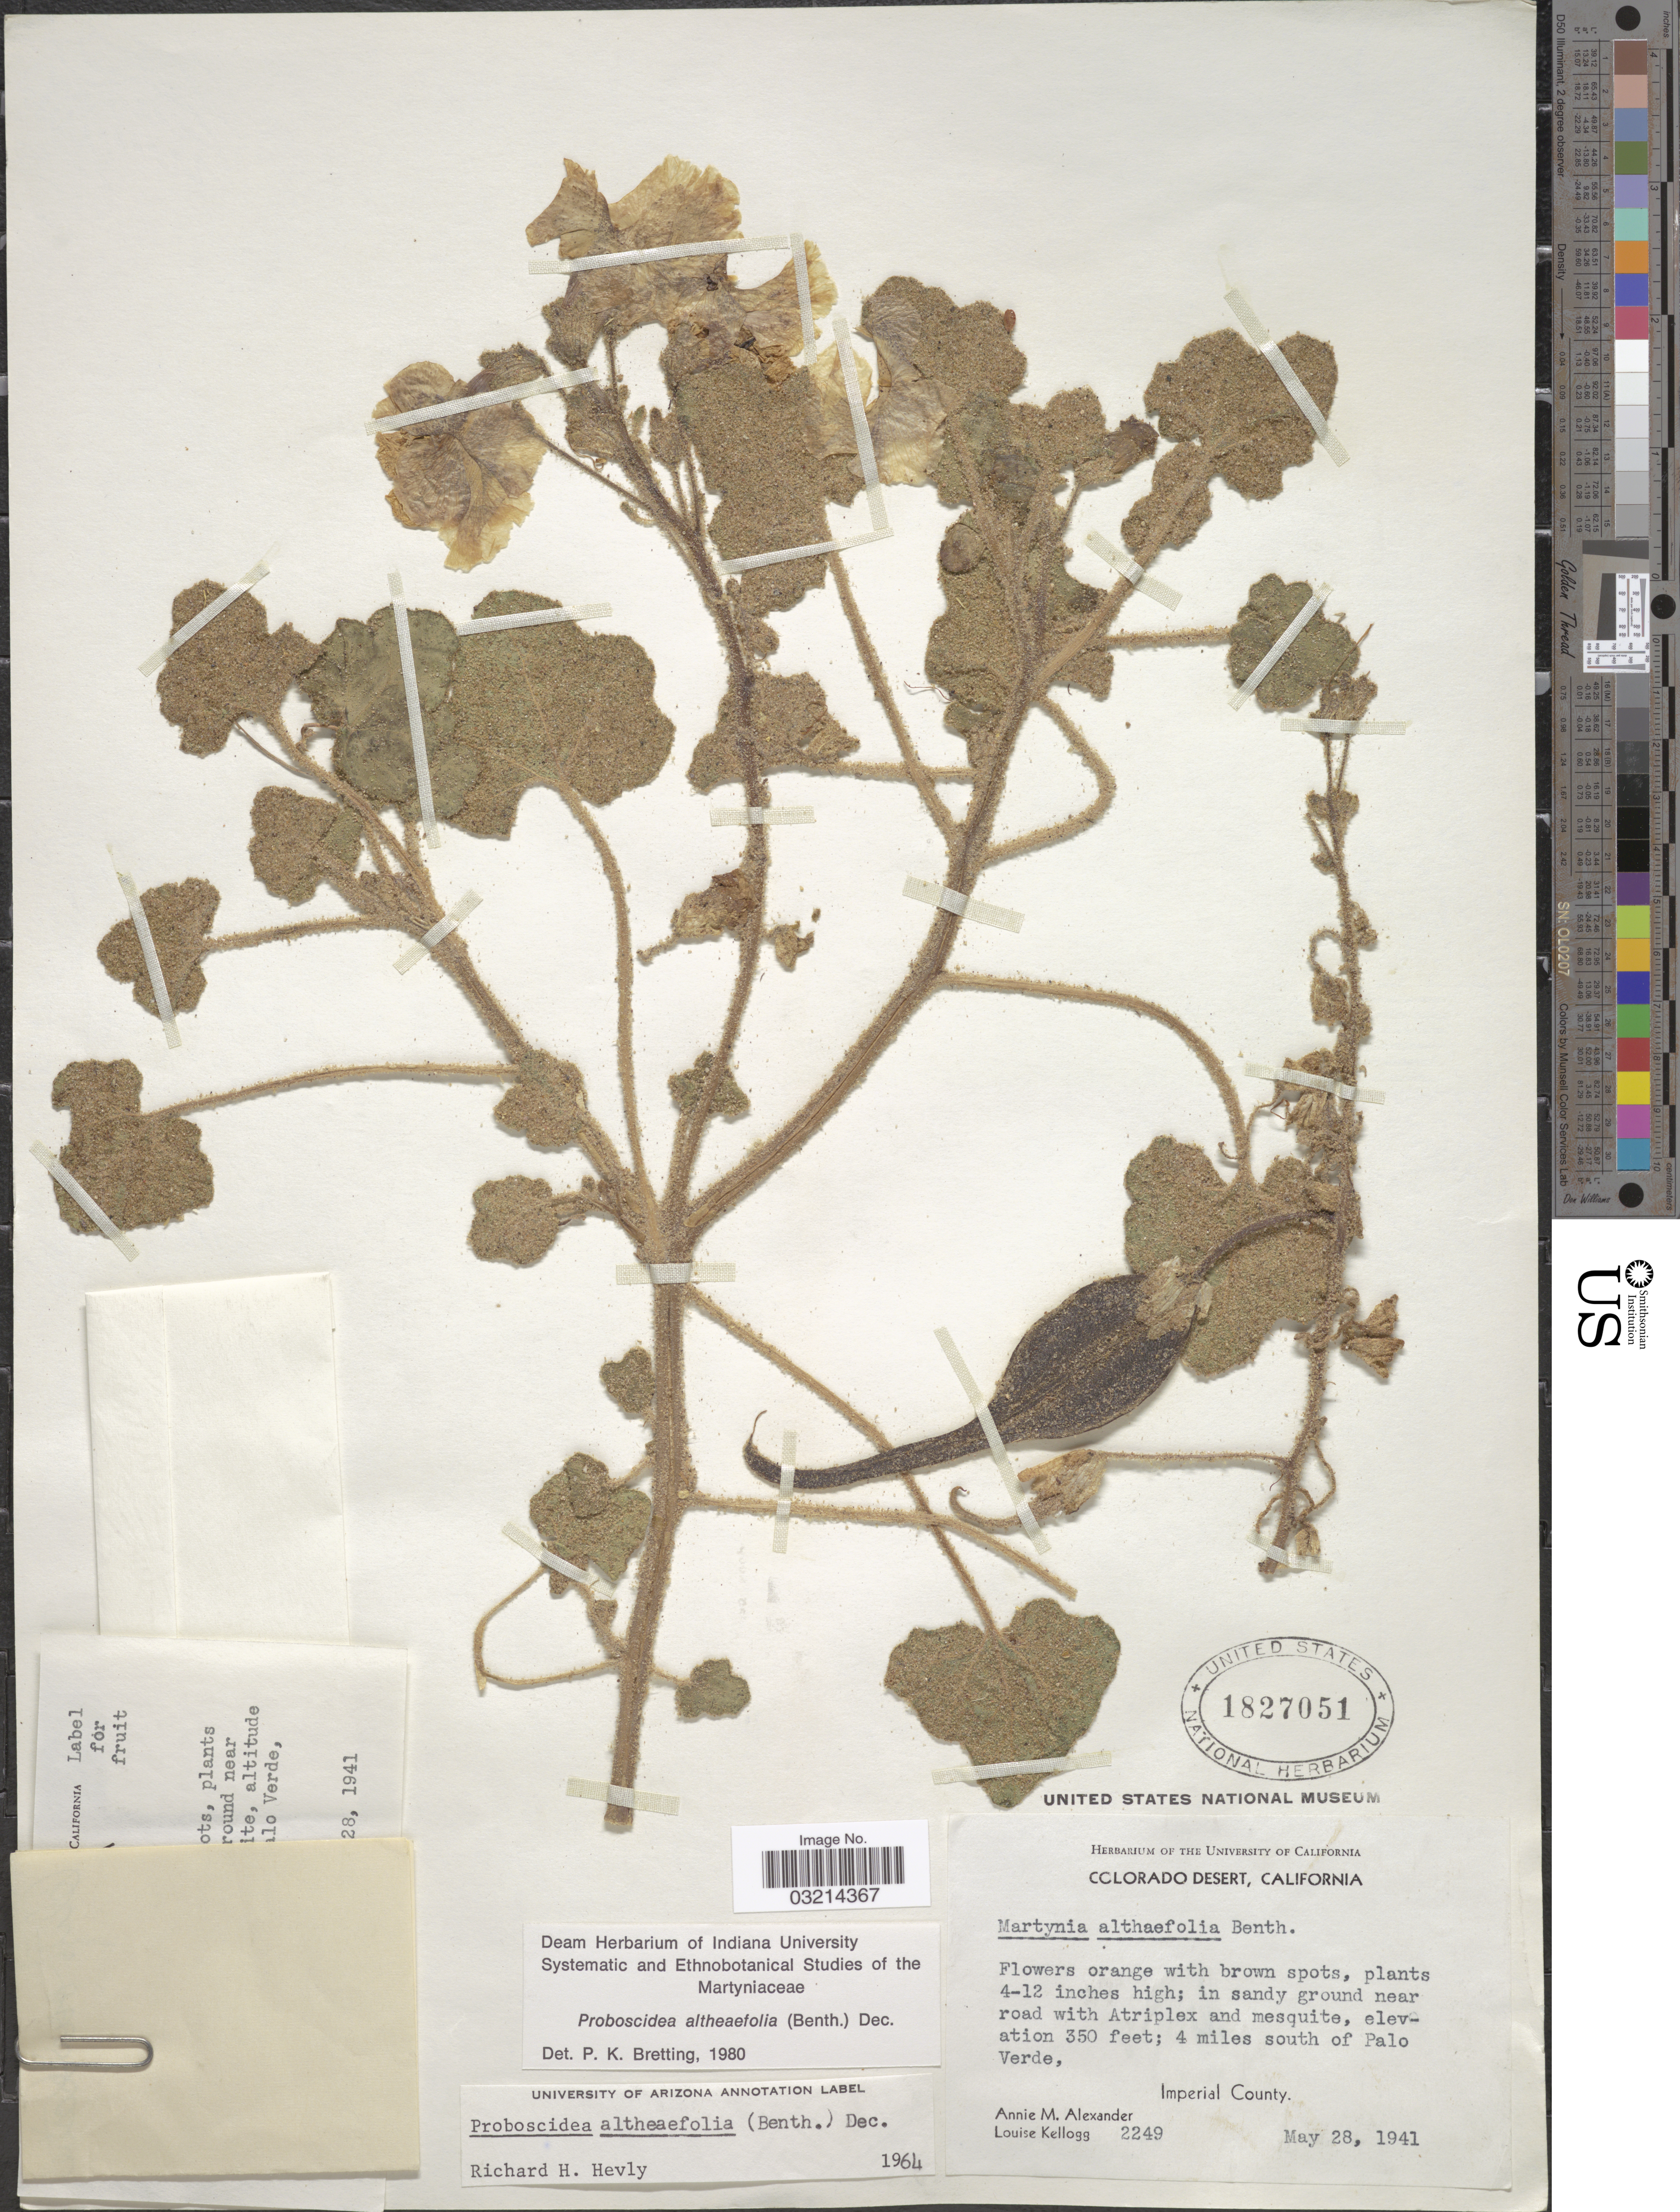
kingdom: Plantae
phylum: Tracheophyta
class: Magnoliopsida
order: Lamiales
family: Martyniaceae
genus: Proboscidea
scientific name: Proboscidea althaeifolia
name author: (Benth.) Decne.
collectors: A. M. Alexander & L. Kellogg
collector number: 2249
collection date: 1941-05-28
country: United States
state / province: California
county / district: Imperial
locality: Colorado Desert, 4 miles south of Palo Verde, Imperial County.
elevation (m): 107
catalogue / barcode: US 1827051